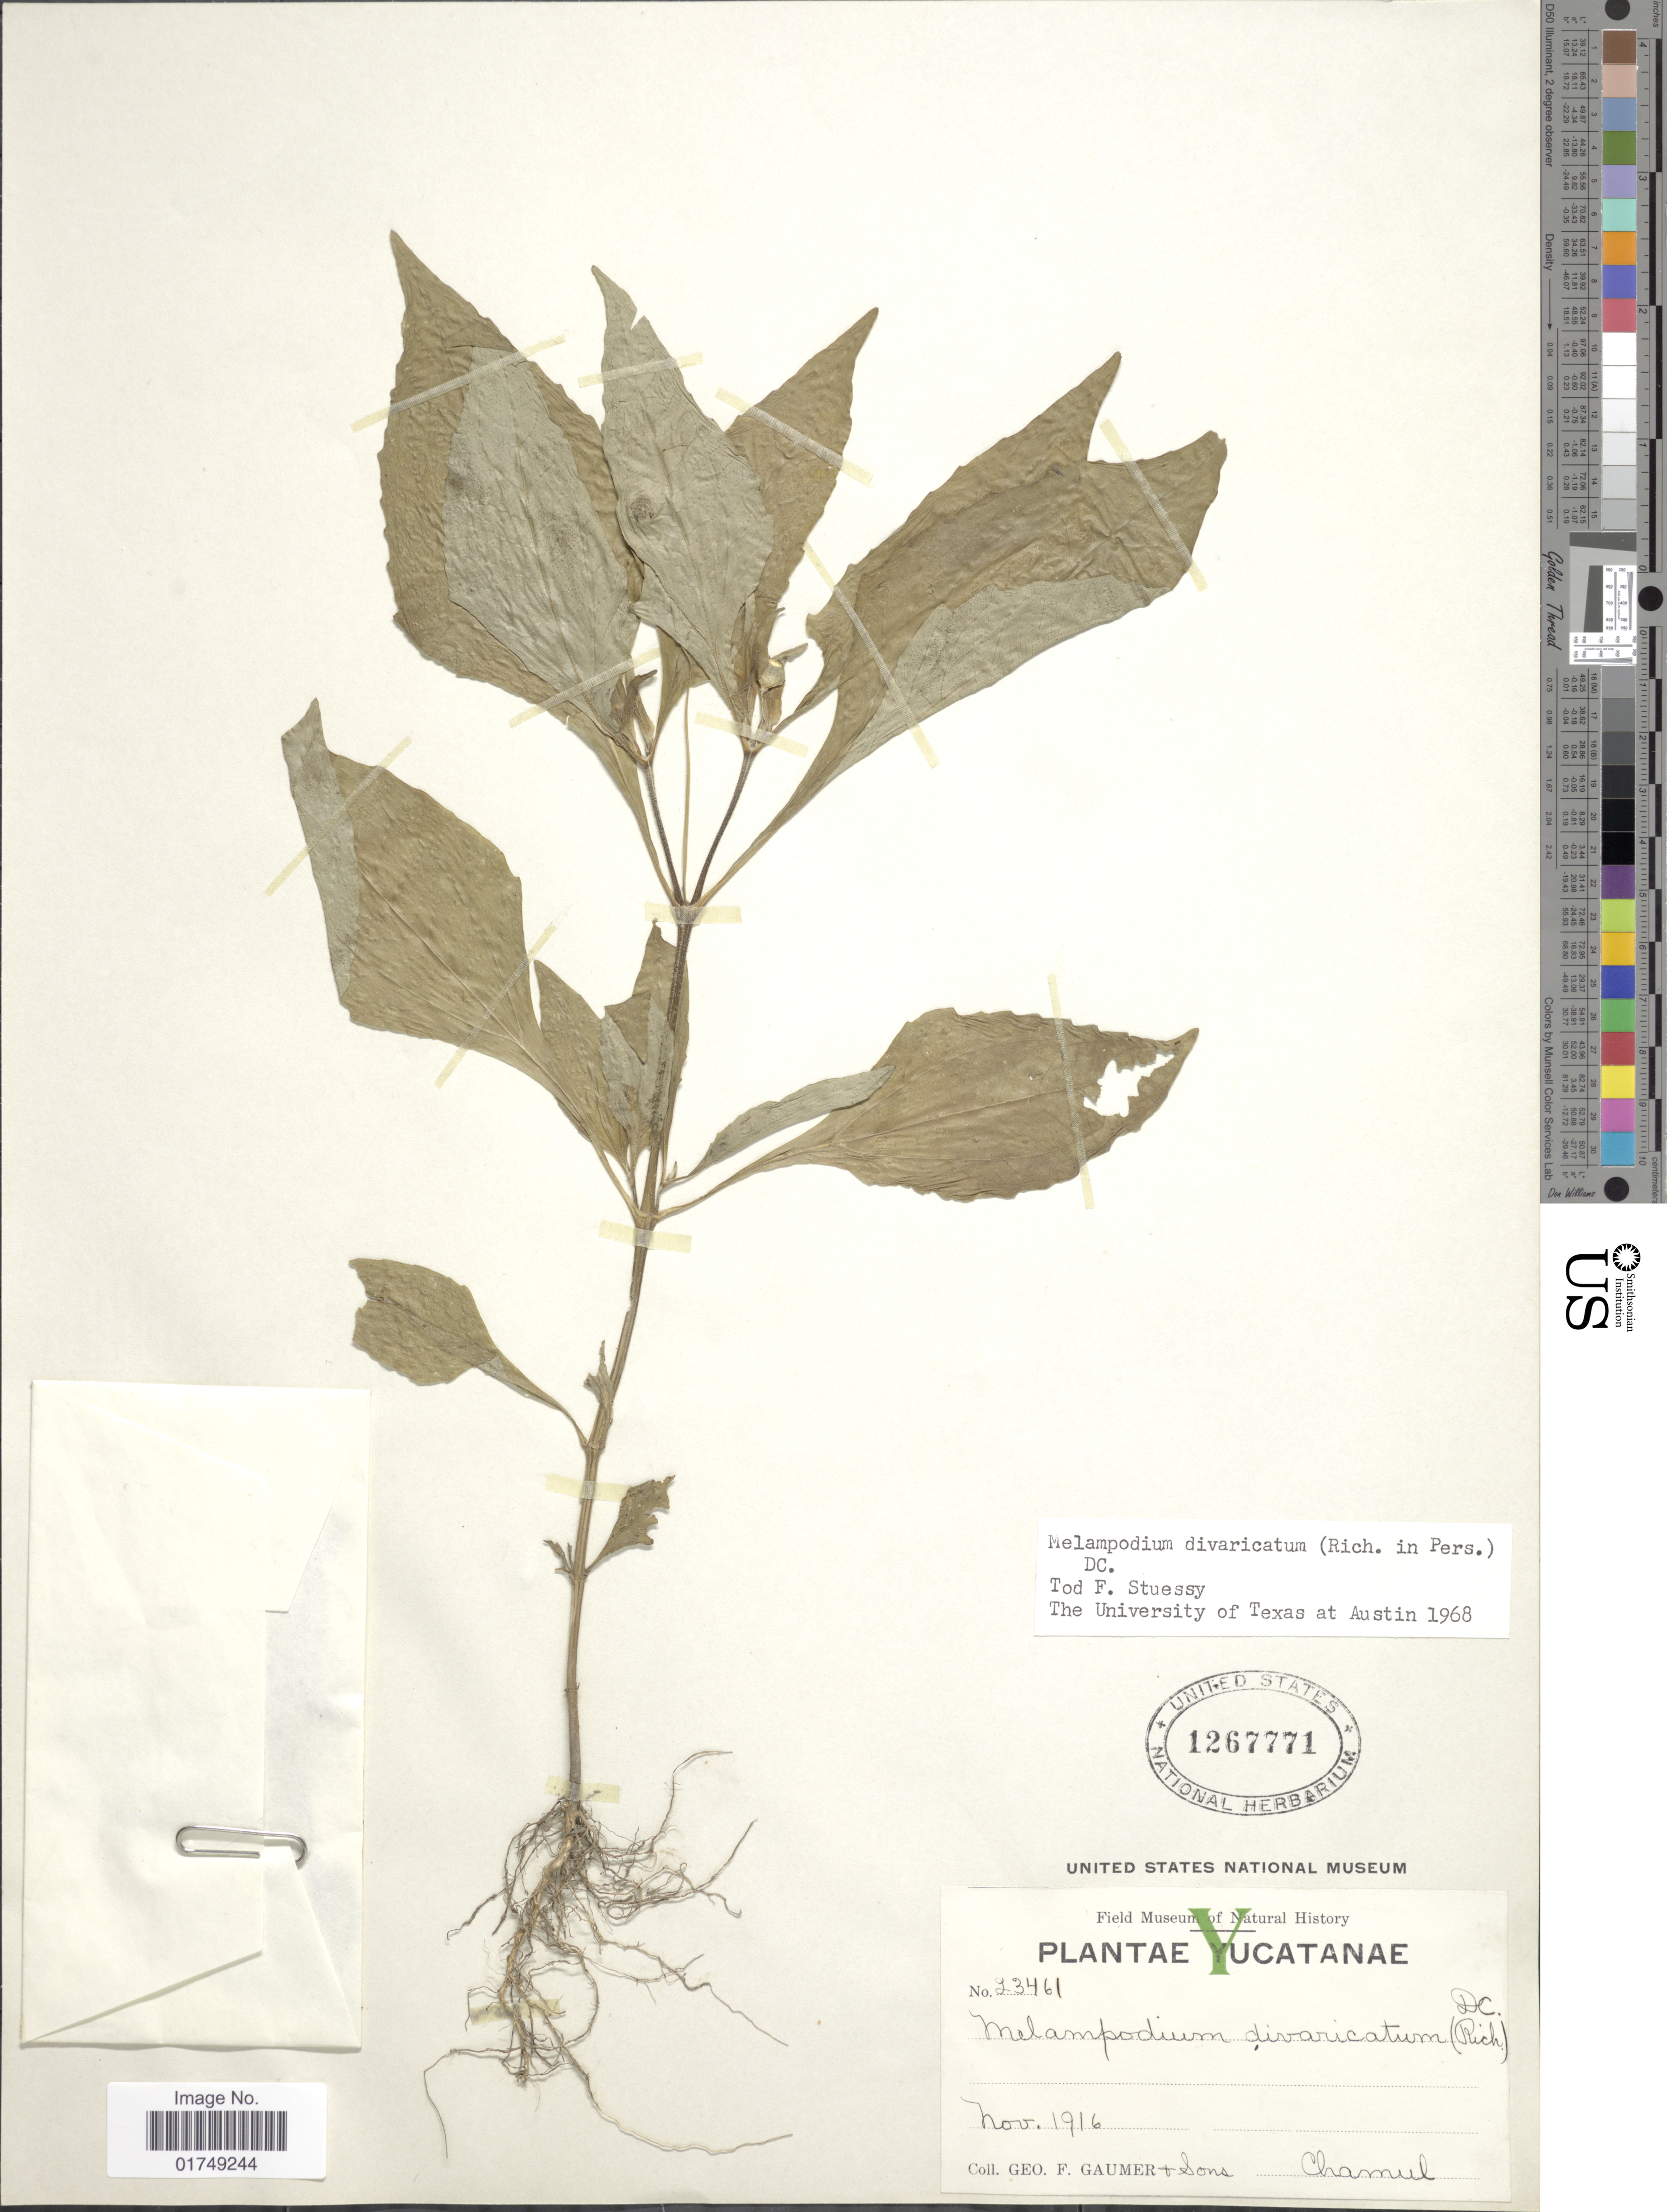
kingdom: Plantae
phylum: Tracheophyta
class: Magnoliopsida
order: Asterales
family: Asteraceae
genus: Melampodium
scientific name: Melampodium divaricatum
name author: (Rich.) DC.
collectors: G. F. Gaumer & et al.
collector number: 23461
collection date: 1916-11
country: Mexico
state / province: Yucatán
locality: Chamul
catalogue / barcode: US 1267771